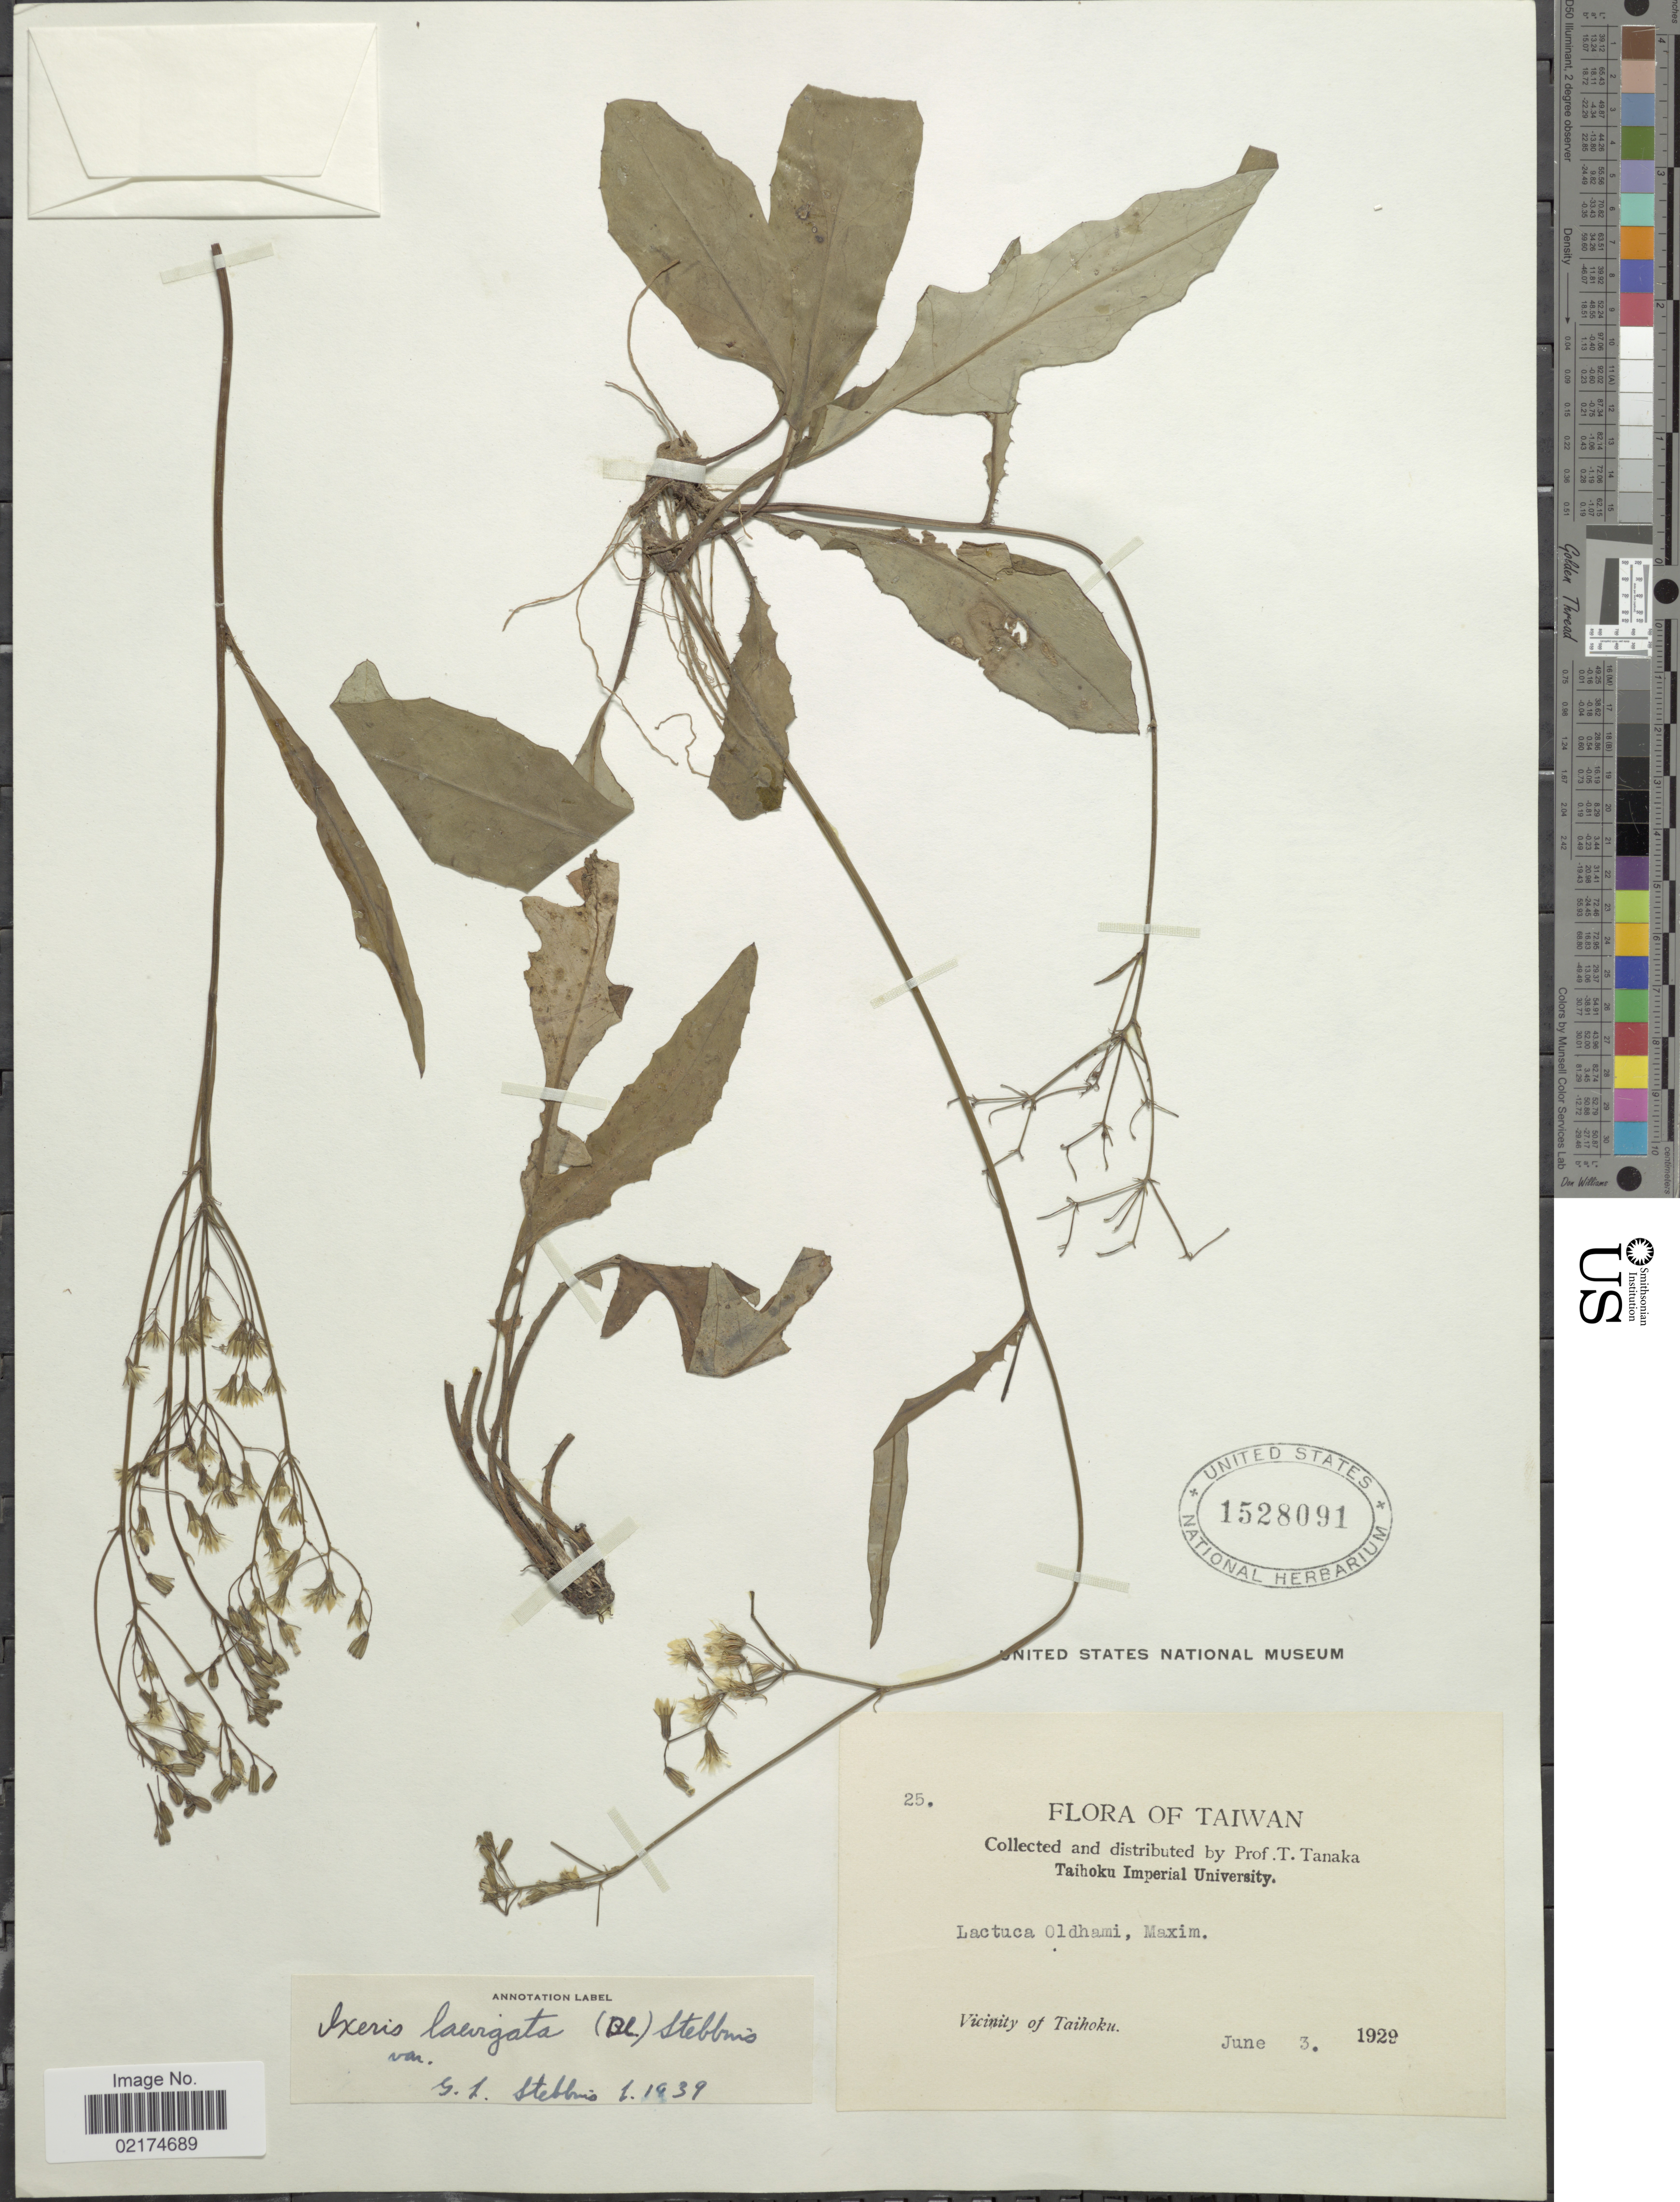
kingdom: Plantae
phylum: Tracheophyta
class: Magnoliopsida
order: Asterales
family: Asteraceae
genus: Ixeridium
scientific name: Ixeridium laevigatum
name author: (Blume) Pak & Kawano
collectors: T. Tanaka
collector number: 25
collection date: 1929-06-03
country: Taiwan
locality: Vicinity of Taihoku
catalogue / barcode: US 1528091